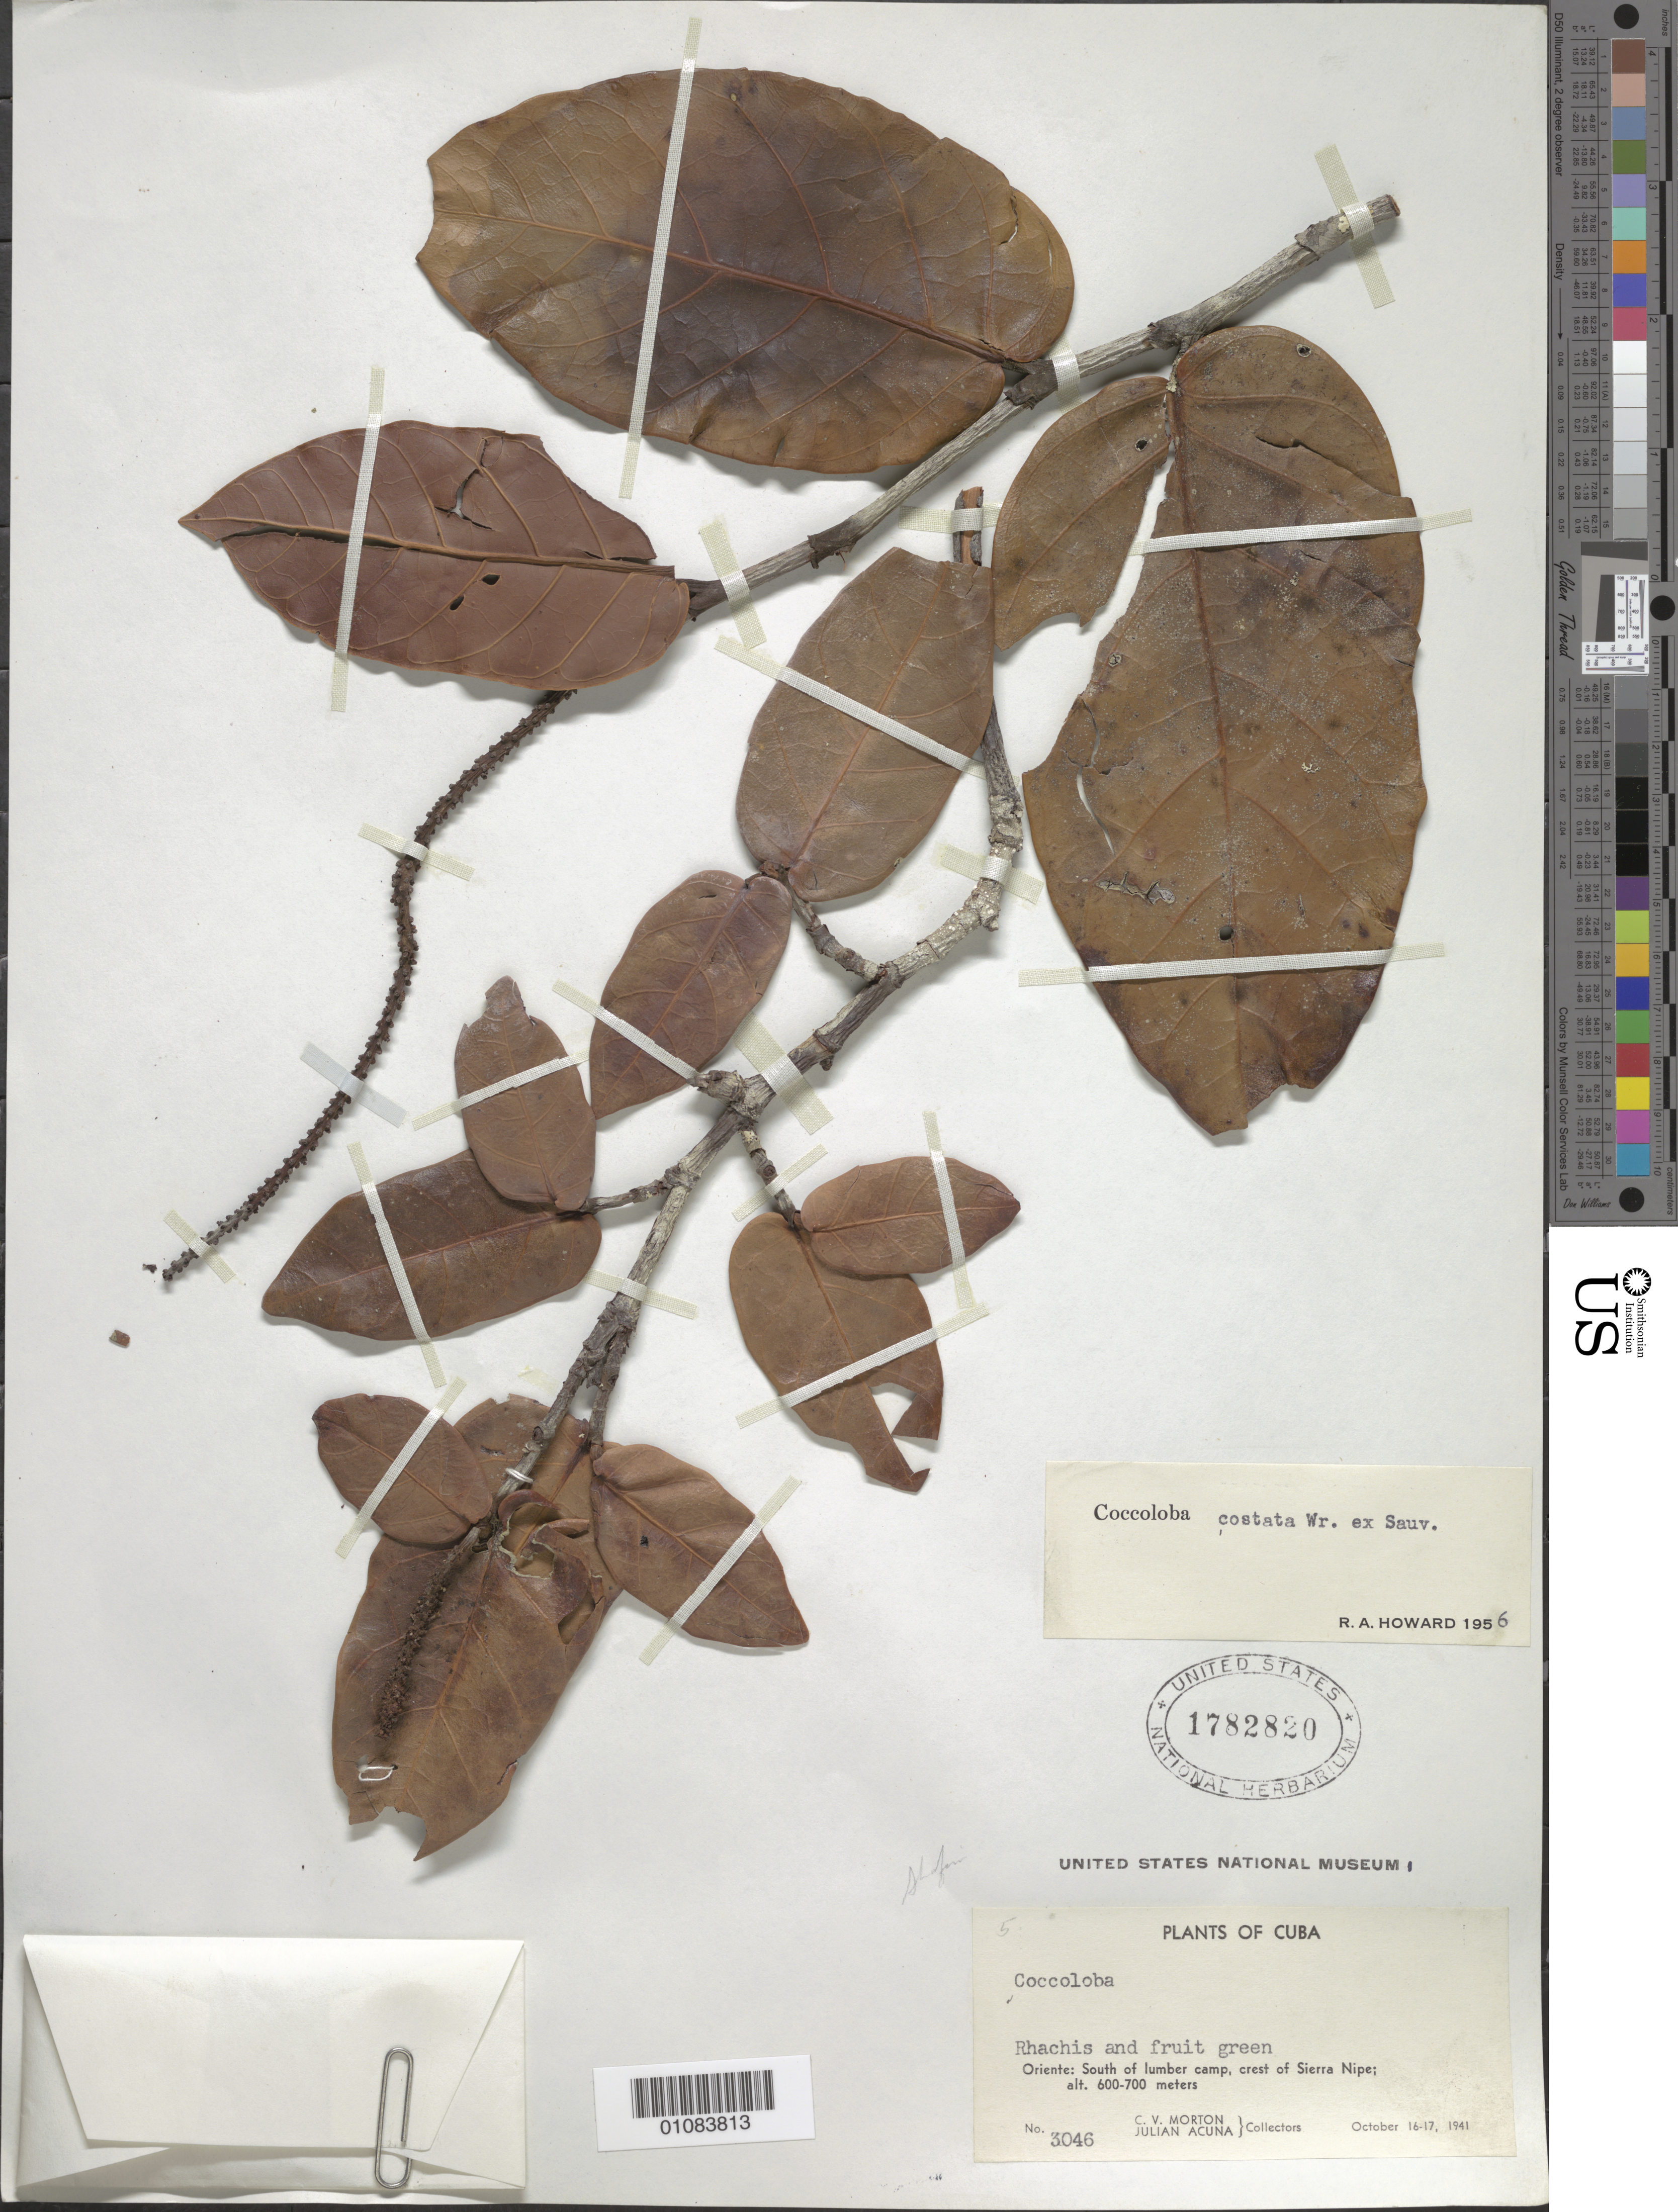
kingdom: Plantae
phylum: Tracheophyta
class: Magnoliopsida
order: Caryophyllales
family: Polygonaceae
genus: Coccoloba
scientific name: Coccoloba costata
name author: C. Wright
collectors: C. V. Morton & J. Acuña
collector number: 3046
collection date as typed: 16 Oct 1941 to 17 Oct 1941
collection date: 1941-10-16/1941-10-17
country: Cuba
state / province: Holguín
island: Cuba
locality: Oriente: South of lumber camp, crest of Sierra Nipe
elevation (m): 600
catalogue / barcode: US 1782810